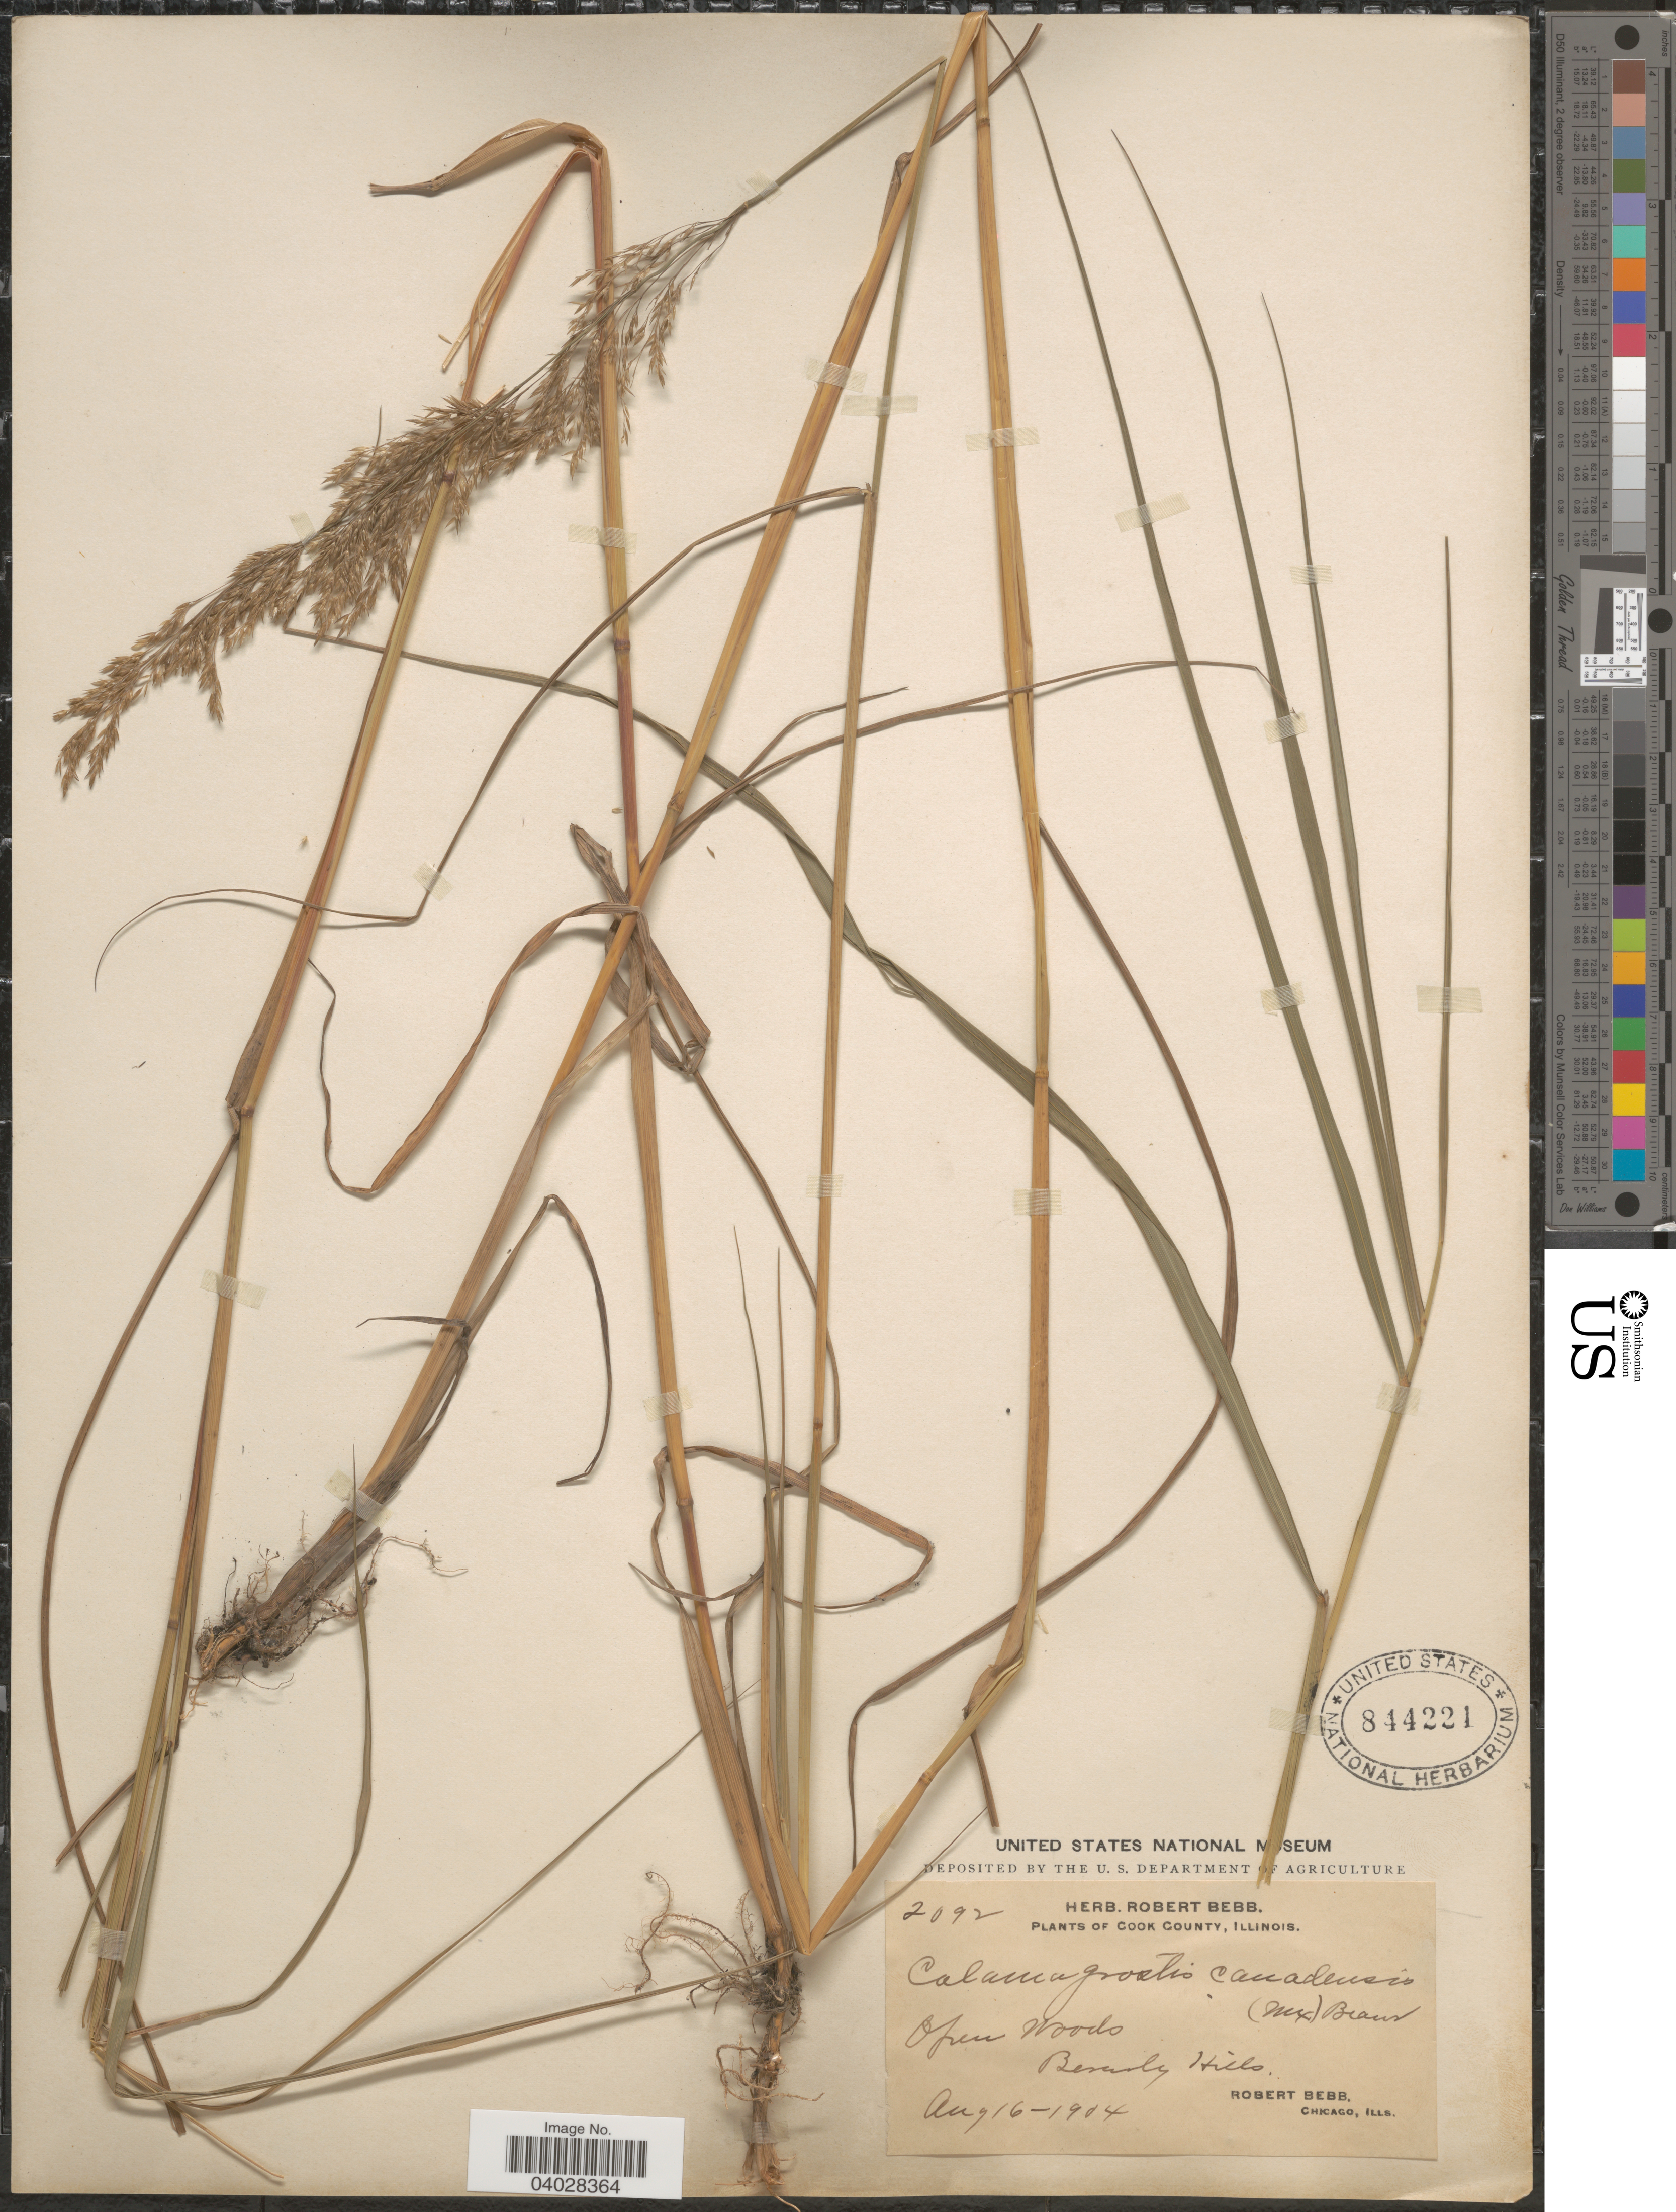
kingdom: Plantae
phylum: Tracheophyta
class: Liliopsida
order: Poales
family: Poaceae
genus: Calamagrostis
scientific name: Calamagrostis canadensis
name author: (Michx.) P. Beauv.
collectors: R. Bebb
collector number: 2092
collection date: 1904-08-16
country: United States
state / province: Illinois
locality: Cook County. Beverly Hills.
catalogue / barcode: US 844221